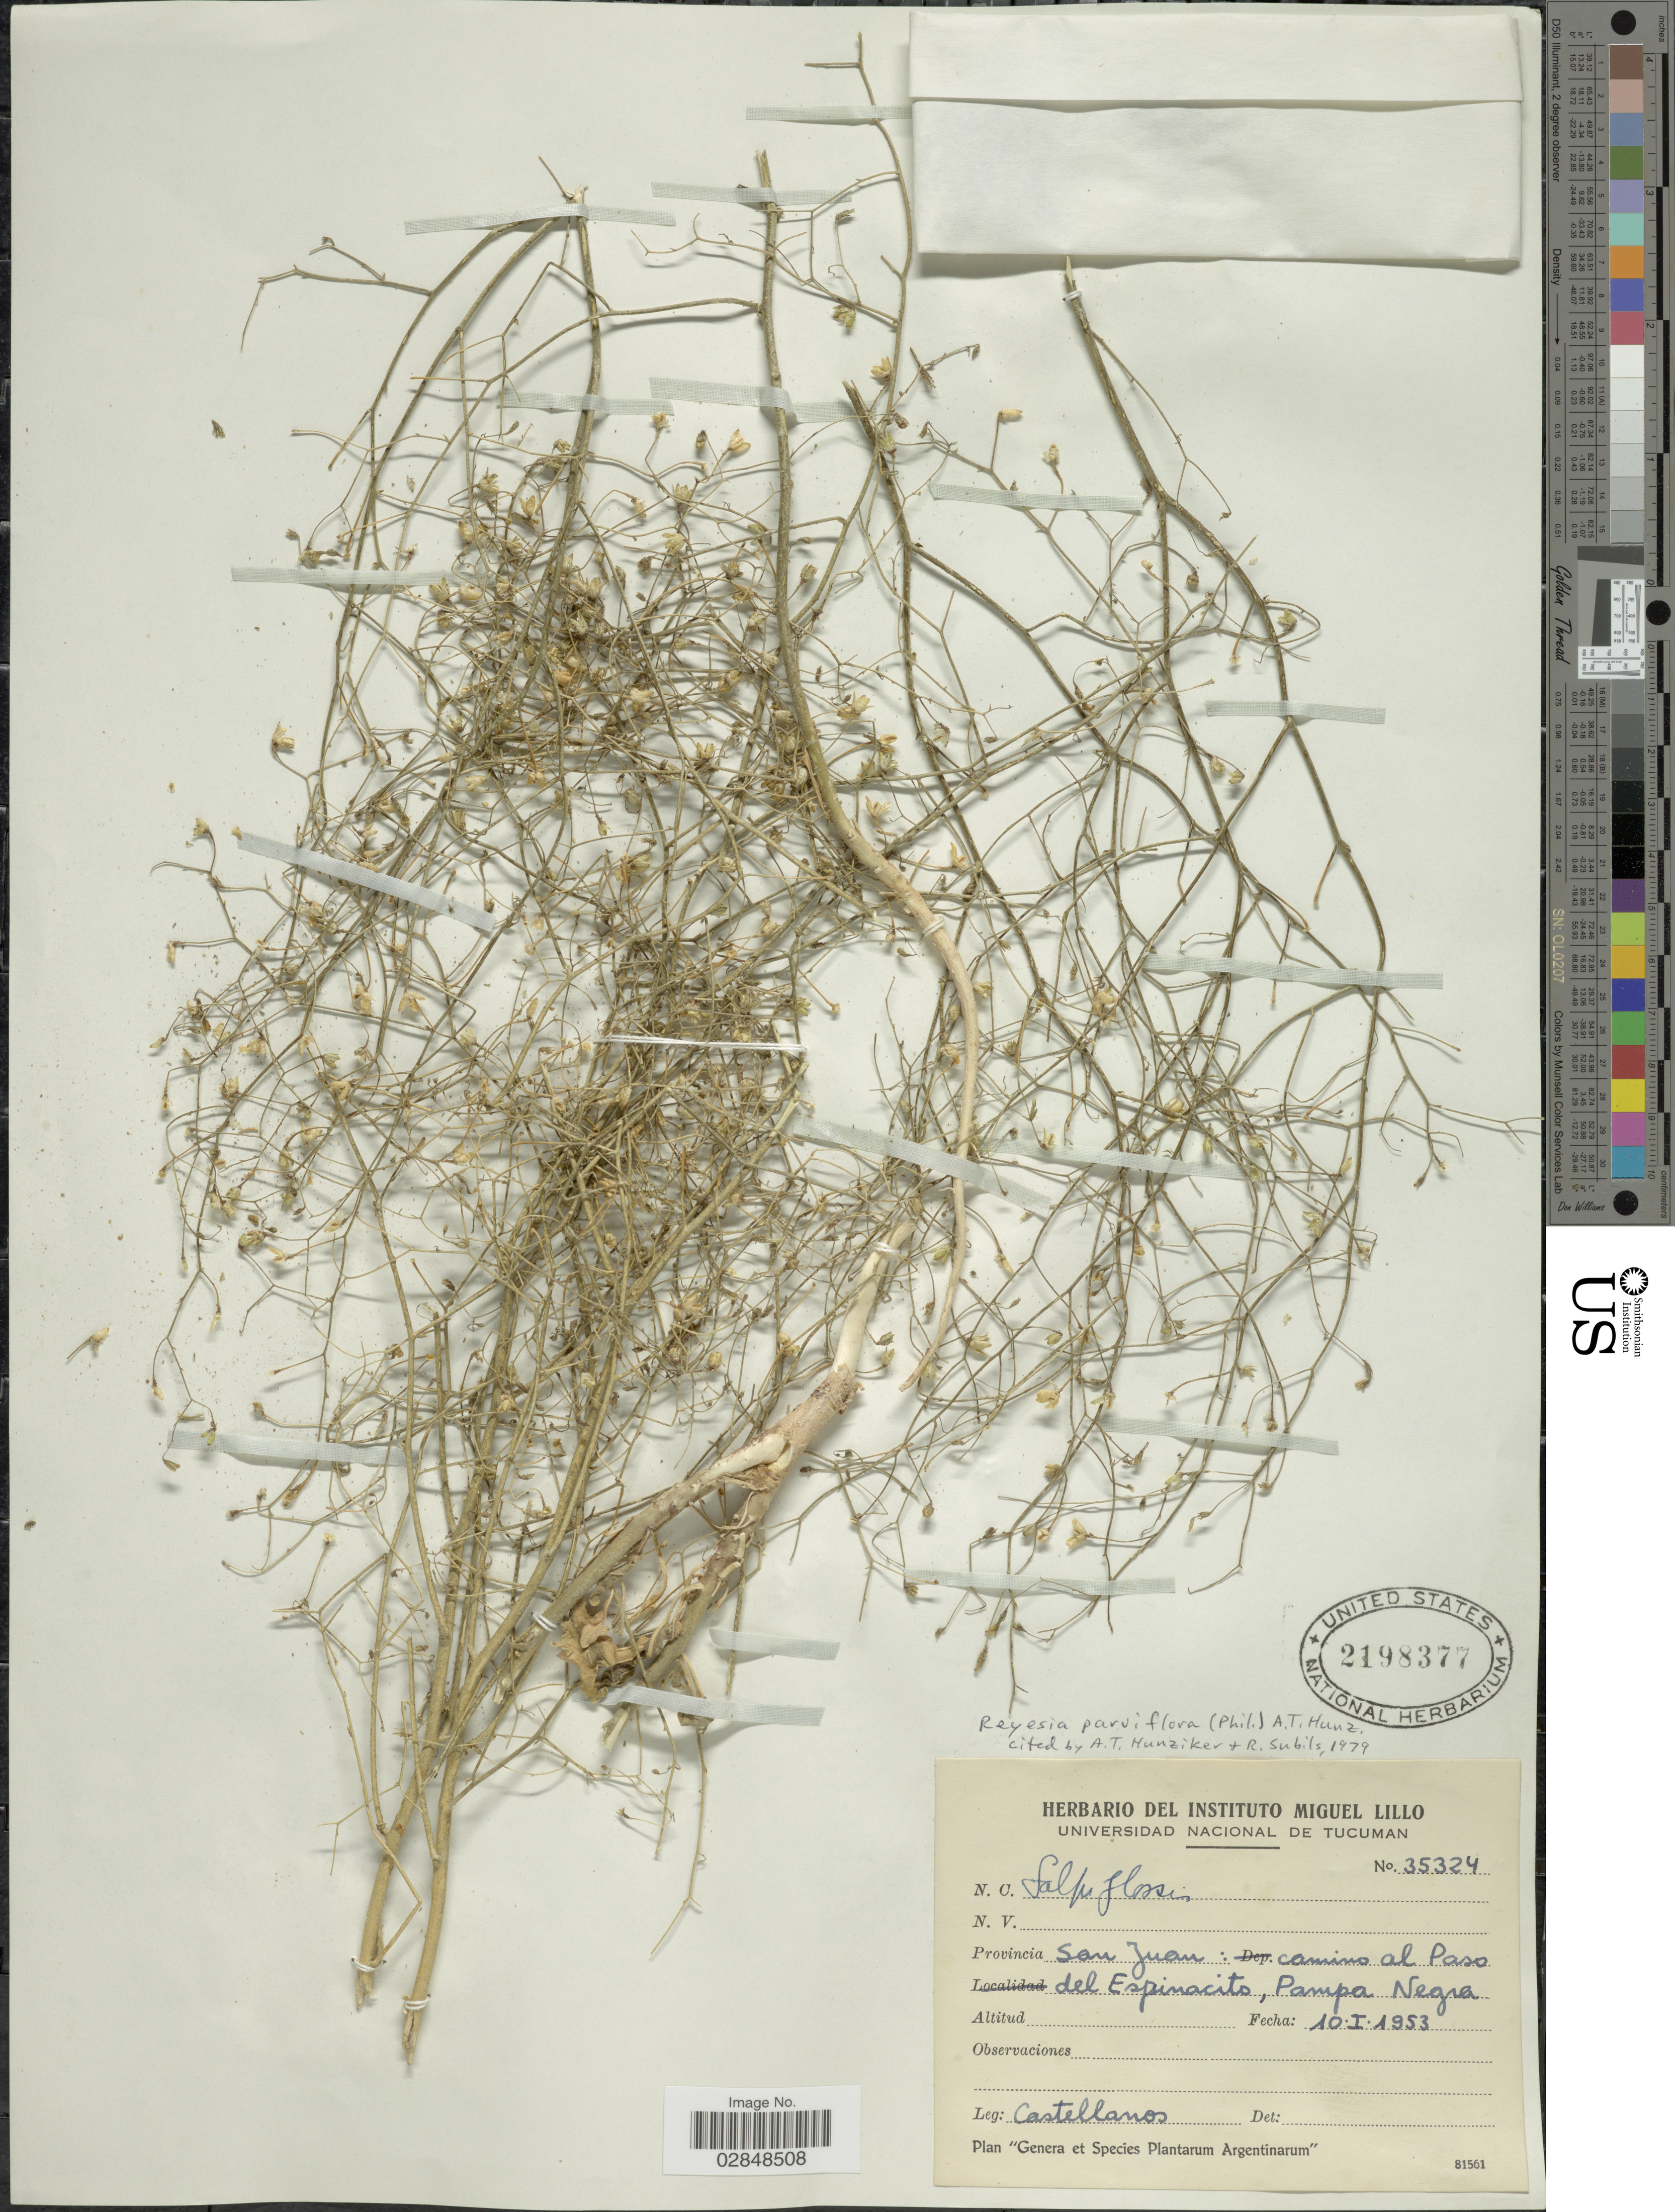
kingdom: Plantae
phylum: Tracheophyta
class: Magnoliopsida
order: Solanales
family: Solanaceae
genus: Reyesia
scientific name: Reyesia parviflora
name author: (Phil.) Hunz.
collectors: -- Castellanos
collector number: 35324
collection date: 1953-01-10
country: Argentina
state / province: San Juan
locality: Camino al Paso del Espinacito, Pampa Negra.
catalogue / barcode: US 2198377